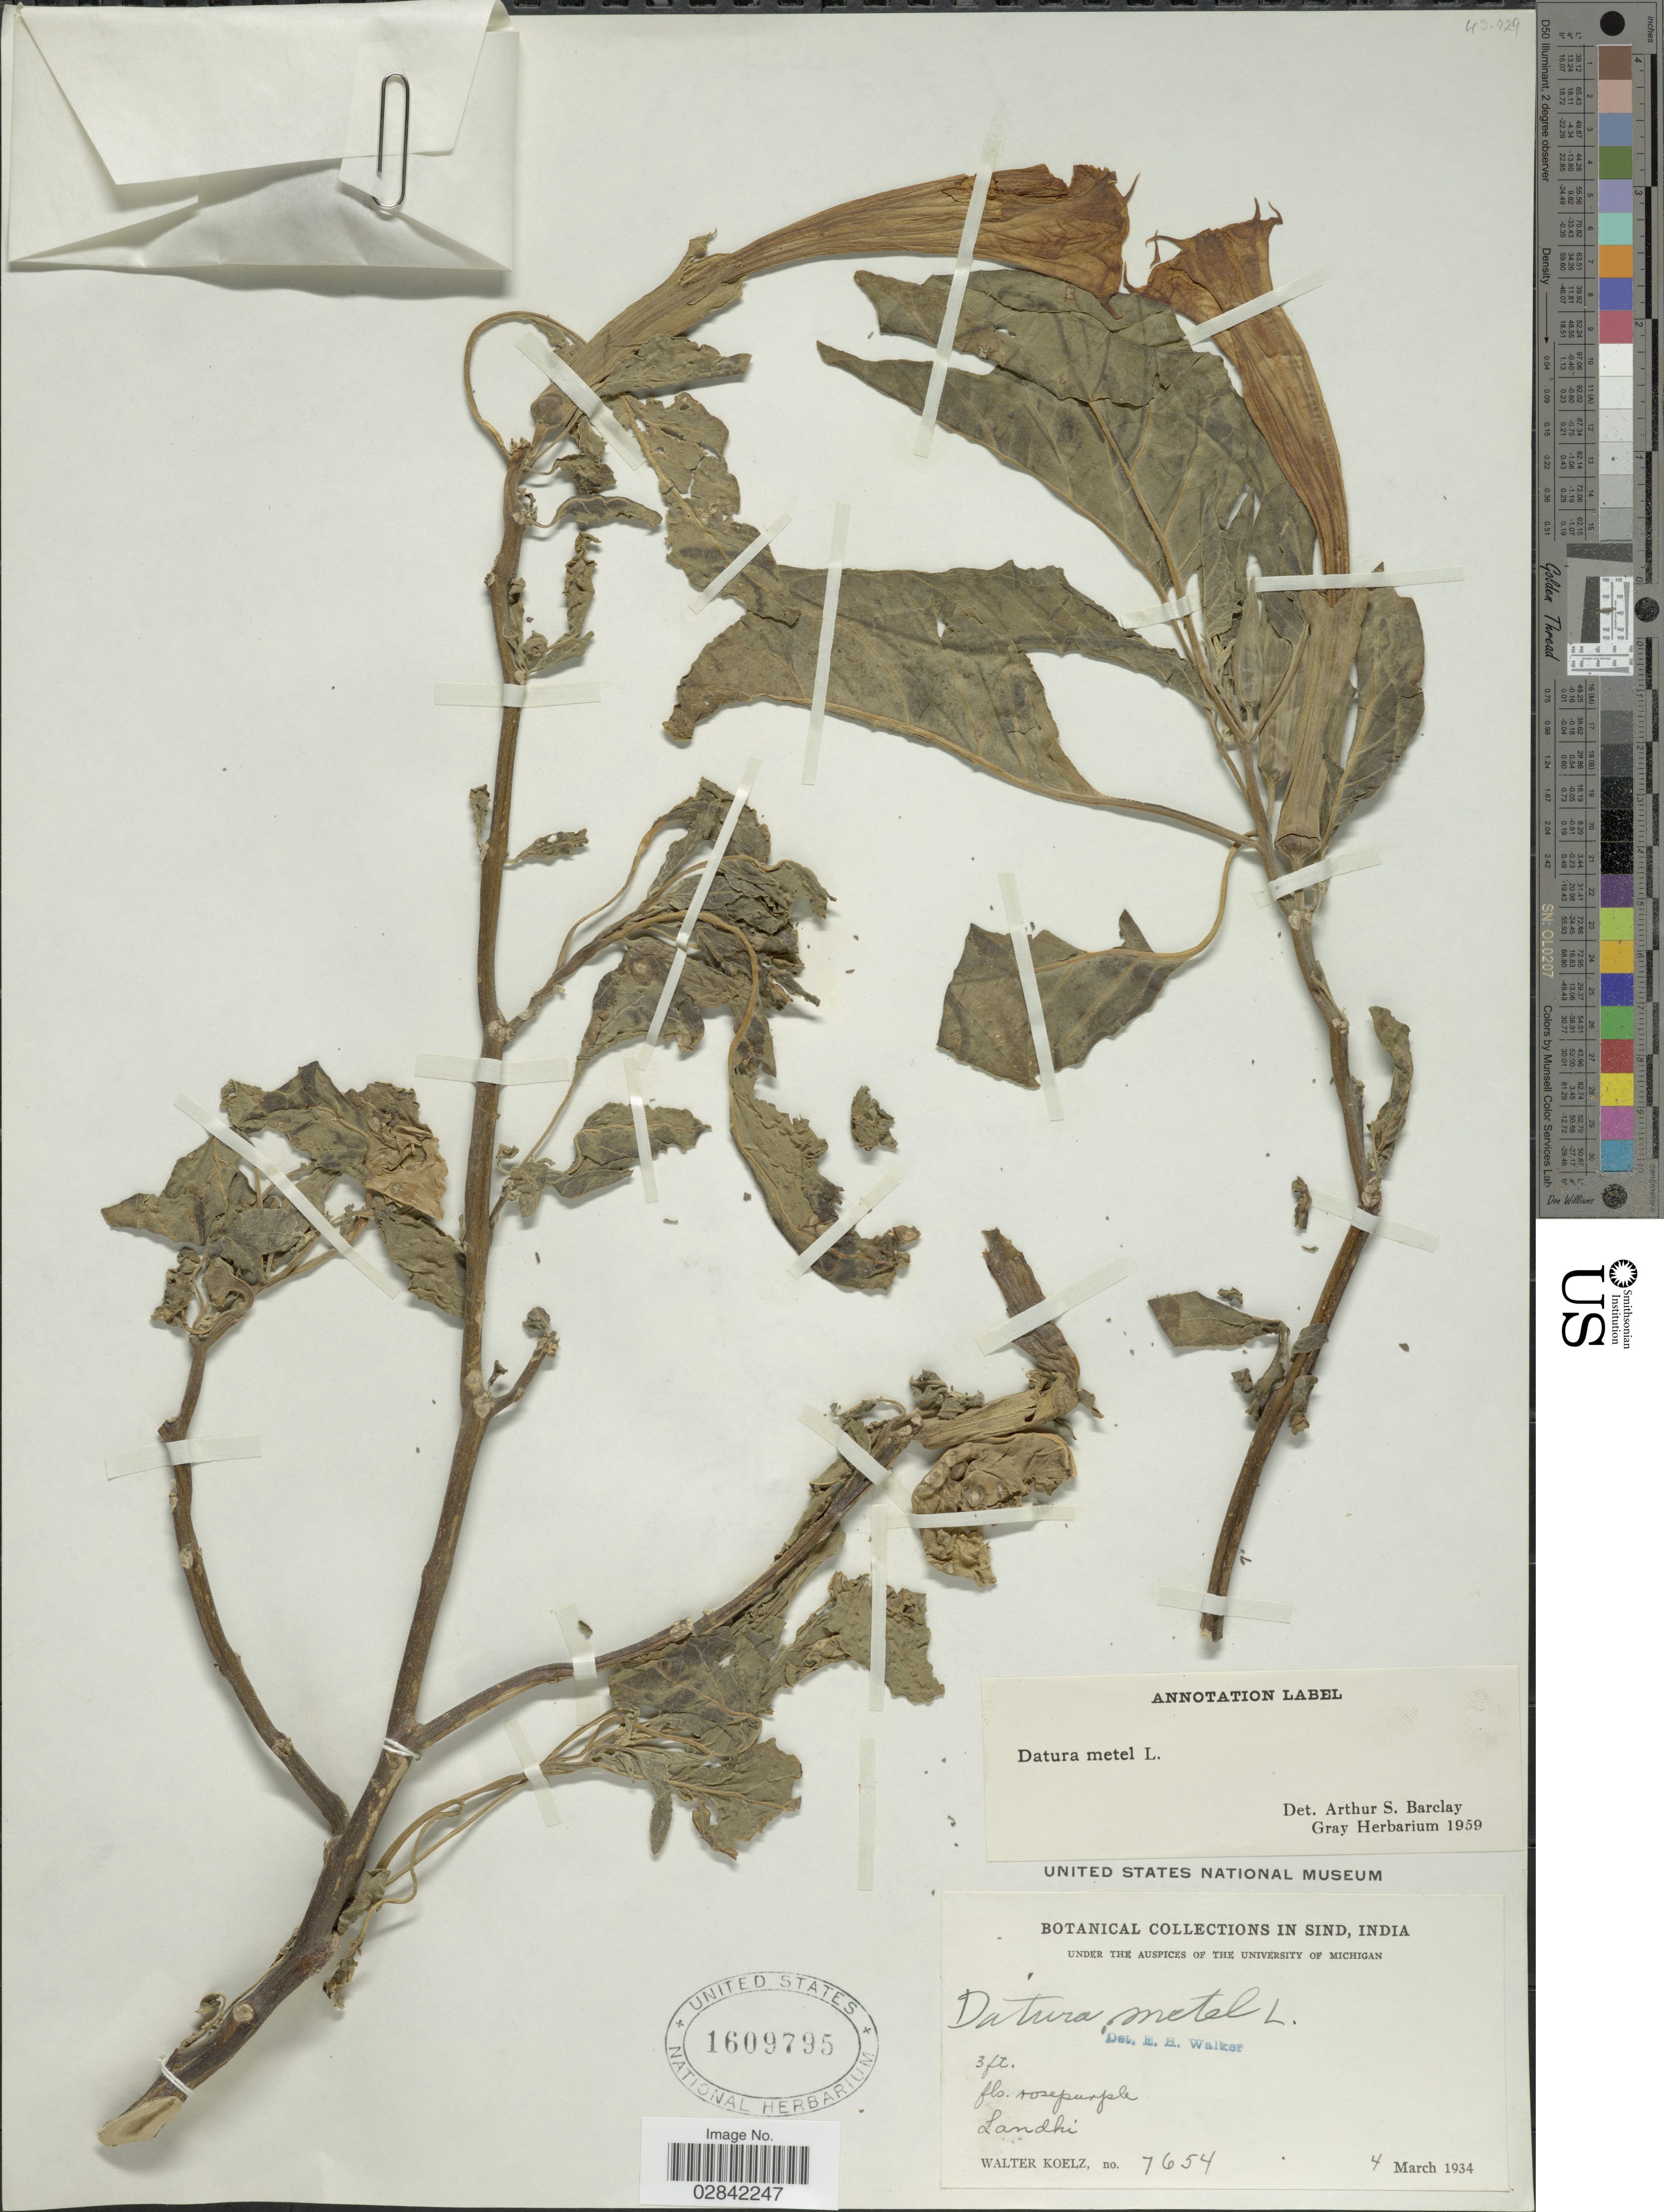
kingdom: Plantae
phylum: Tracheophyta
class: Magnoliopsida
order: Solanales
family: Solanaceae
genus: Datura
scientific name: Datura metel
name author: L.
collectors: W. N. Koelz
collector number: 7654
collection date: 1934-03-04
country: Pakistan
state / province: Sindh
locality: In Sind, India, Landhi.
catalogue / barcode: US 1609795